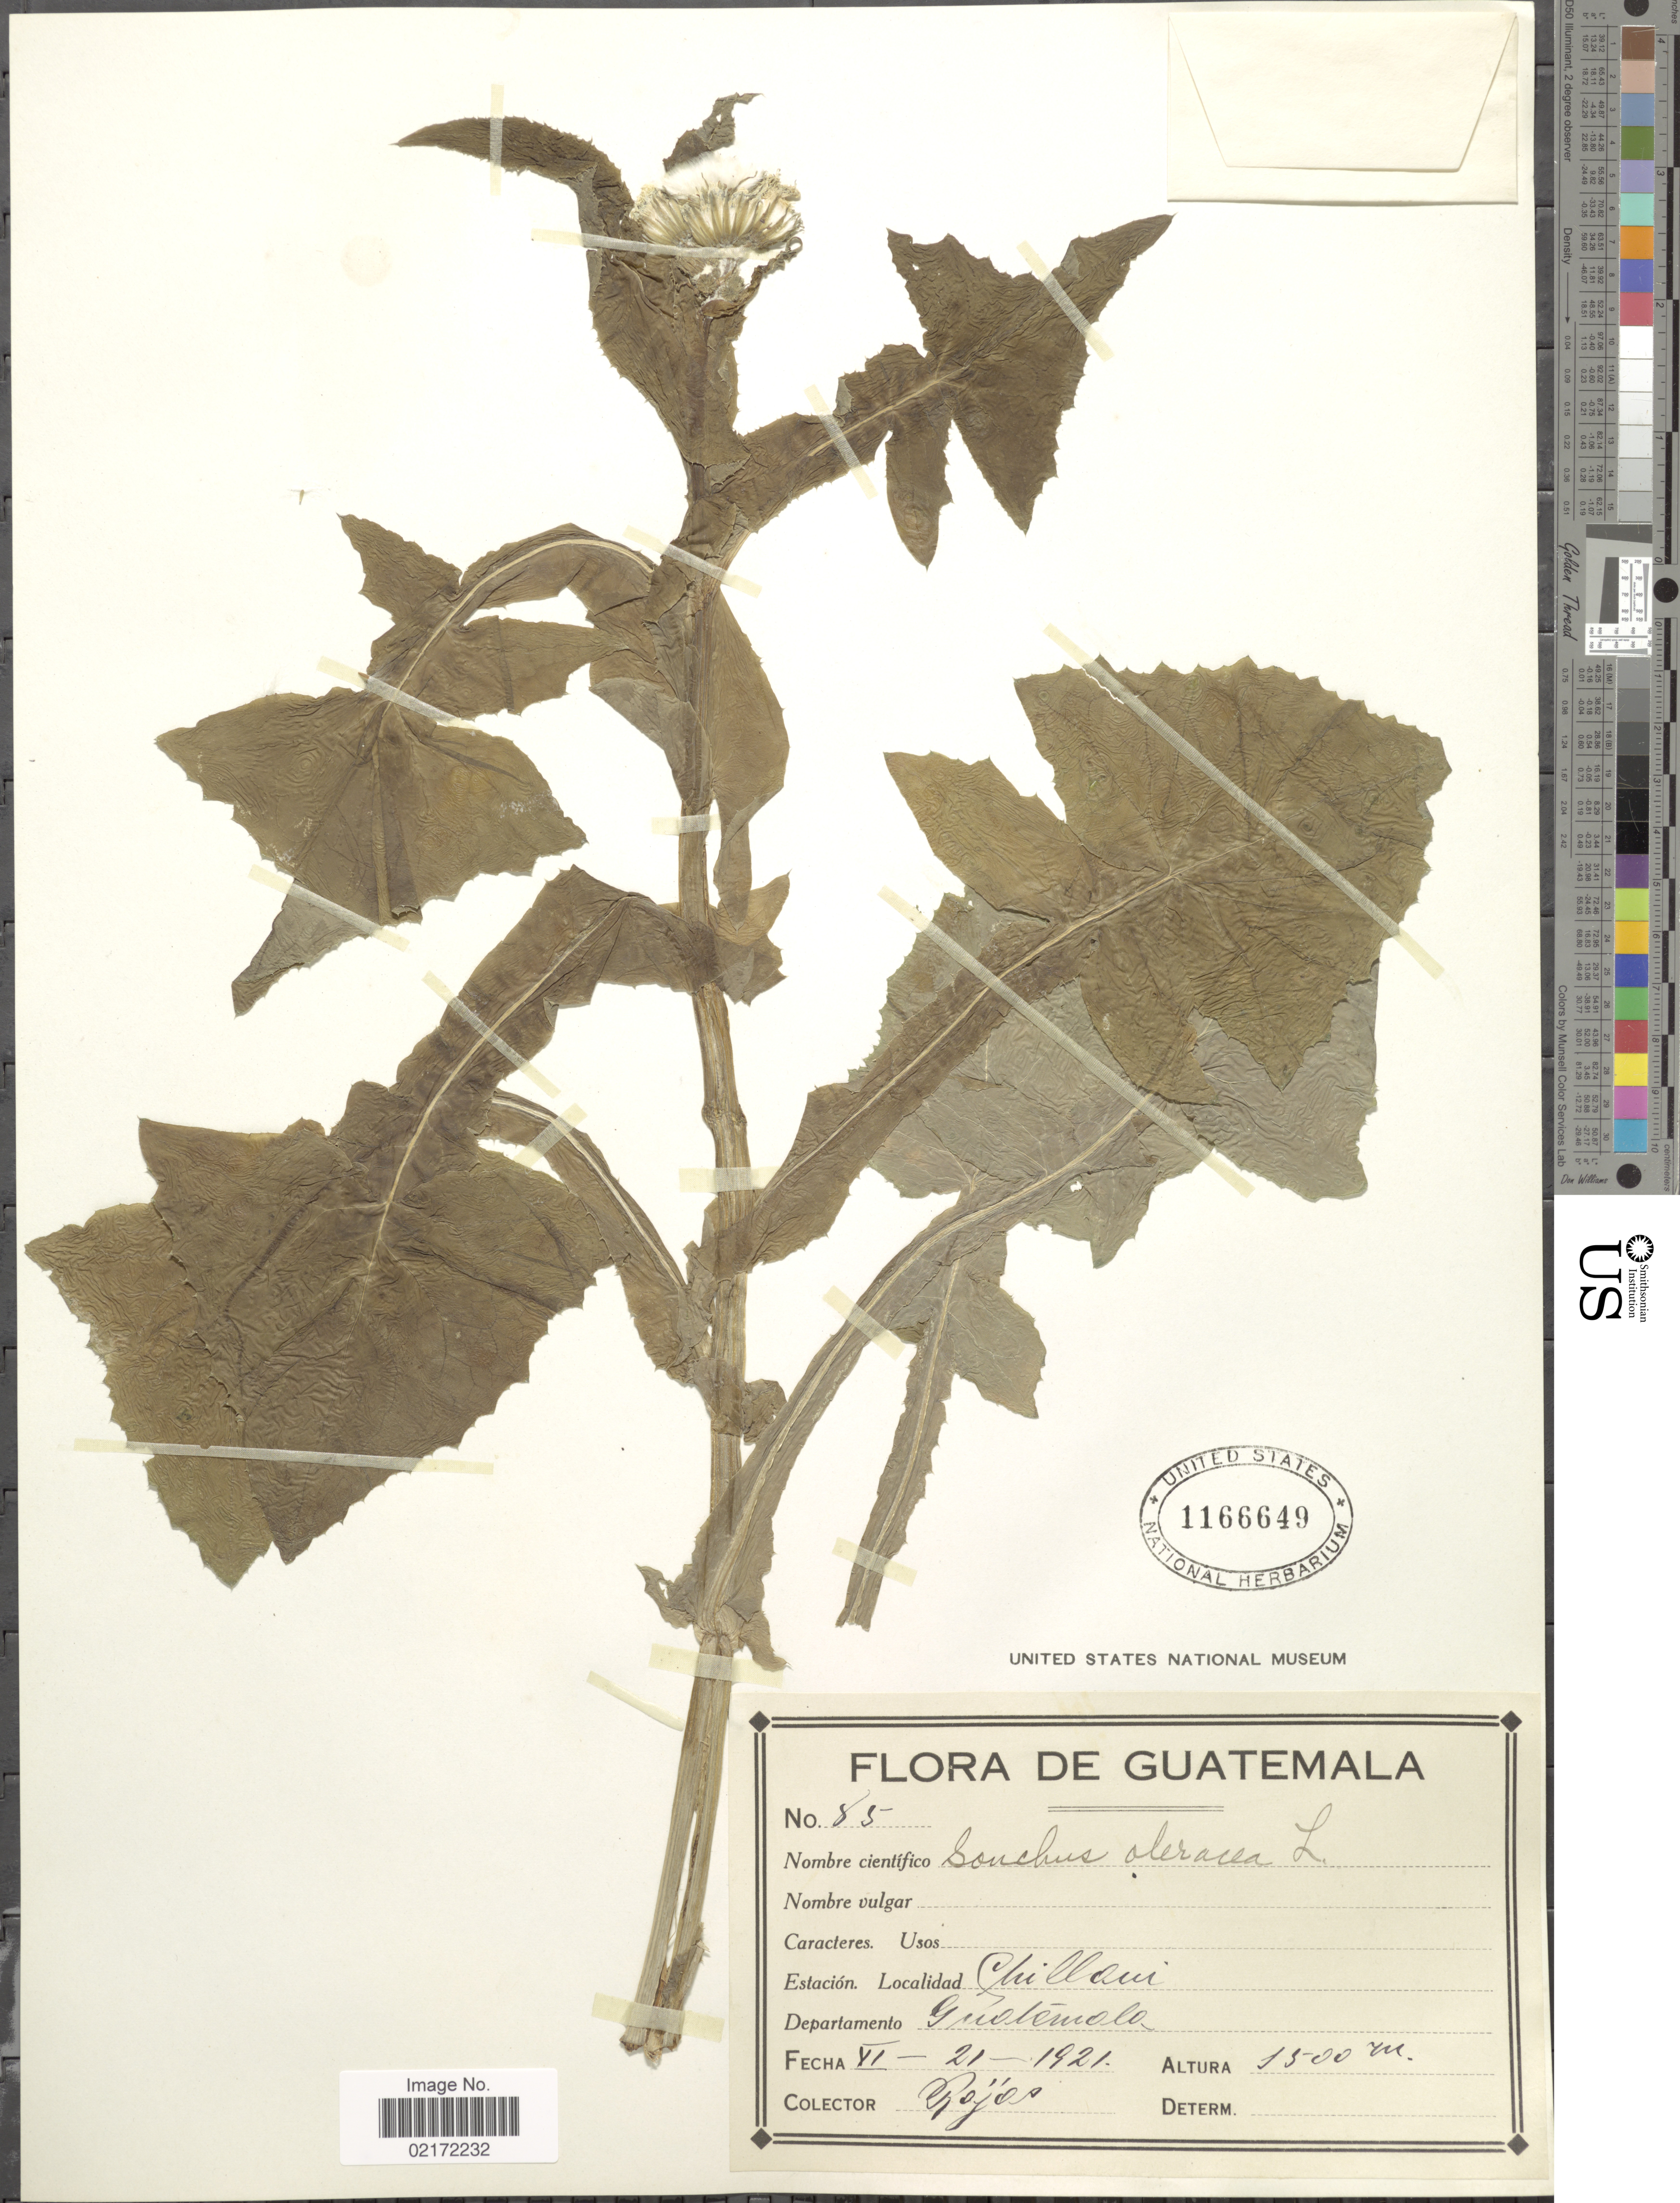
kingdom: Plantae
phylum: Tracheophyta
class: Magnoliopsida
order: Asterales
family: Asteraceae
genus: Sonchus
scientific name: Sonchus oleraceus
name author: L.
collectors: Rójos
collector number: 85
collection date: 1921-06-21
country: Guatemala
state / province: Guatemala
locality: Chillani. Departamento Guatemala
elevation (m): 1500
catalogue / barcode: US 1166649